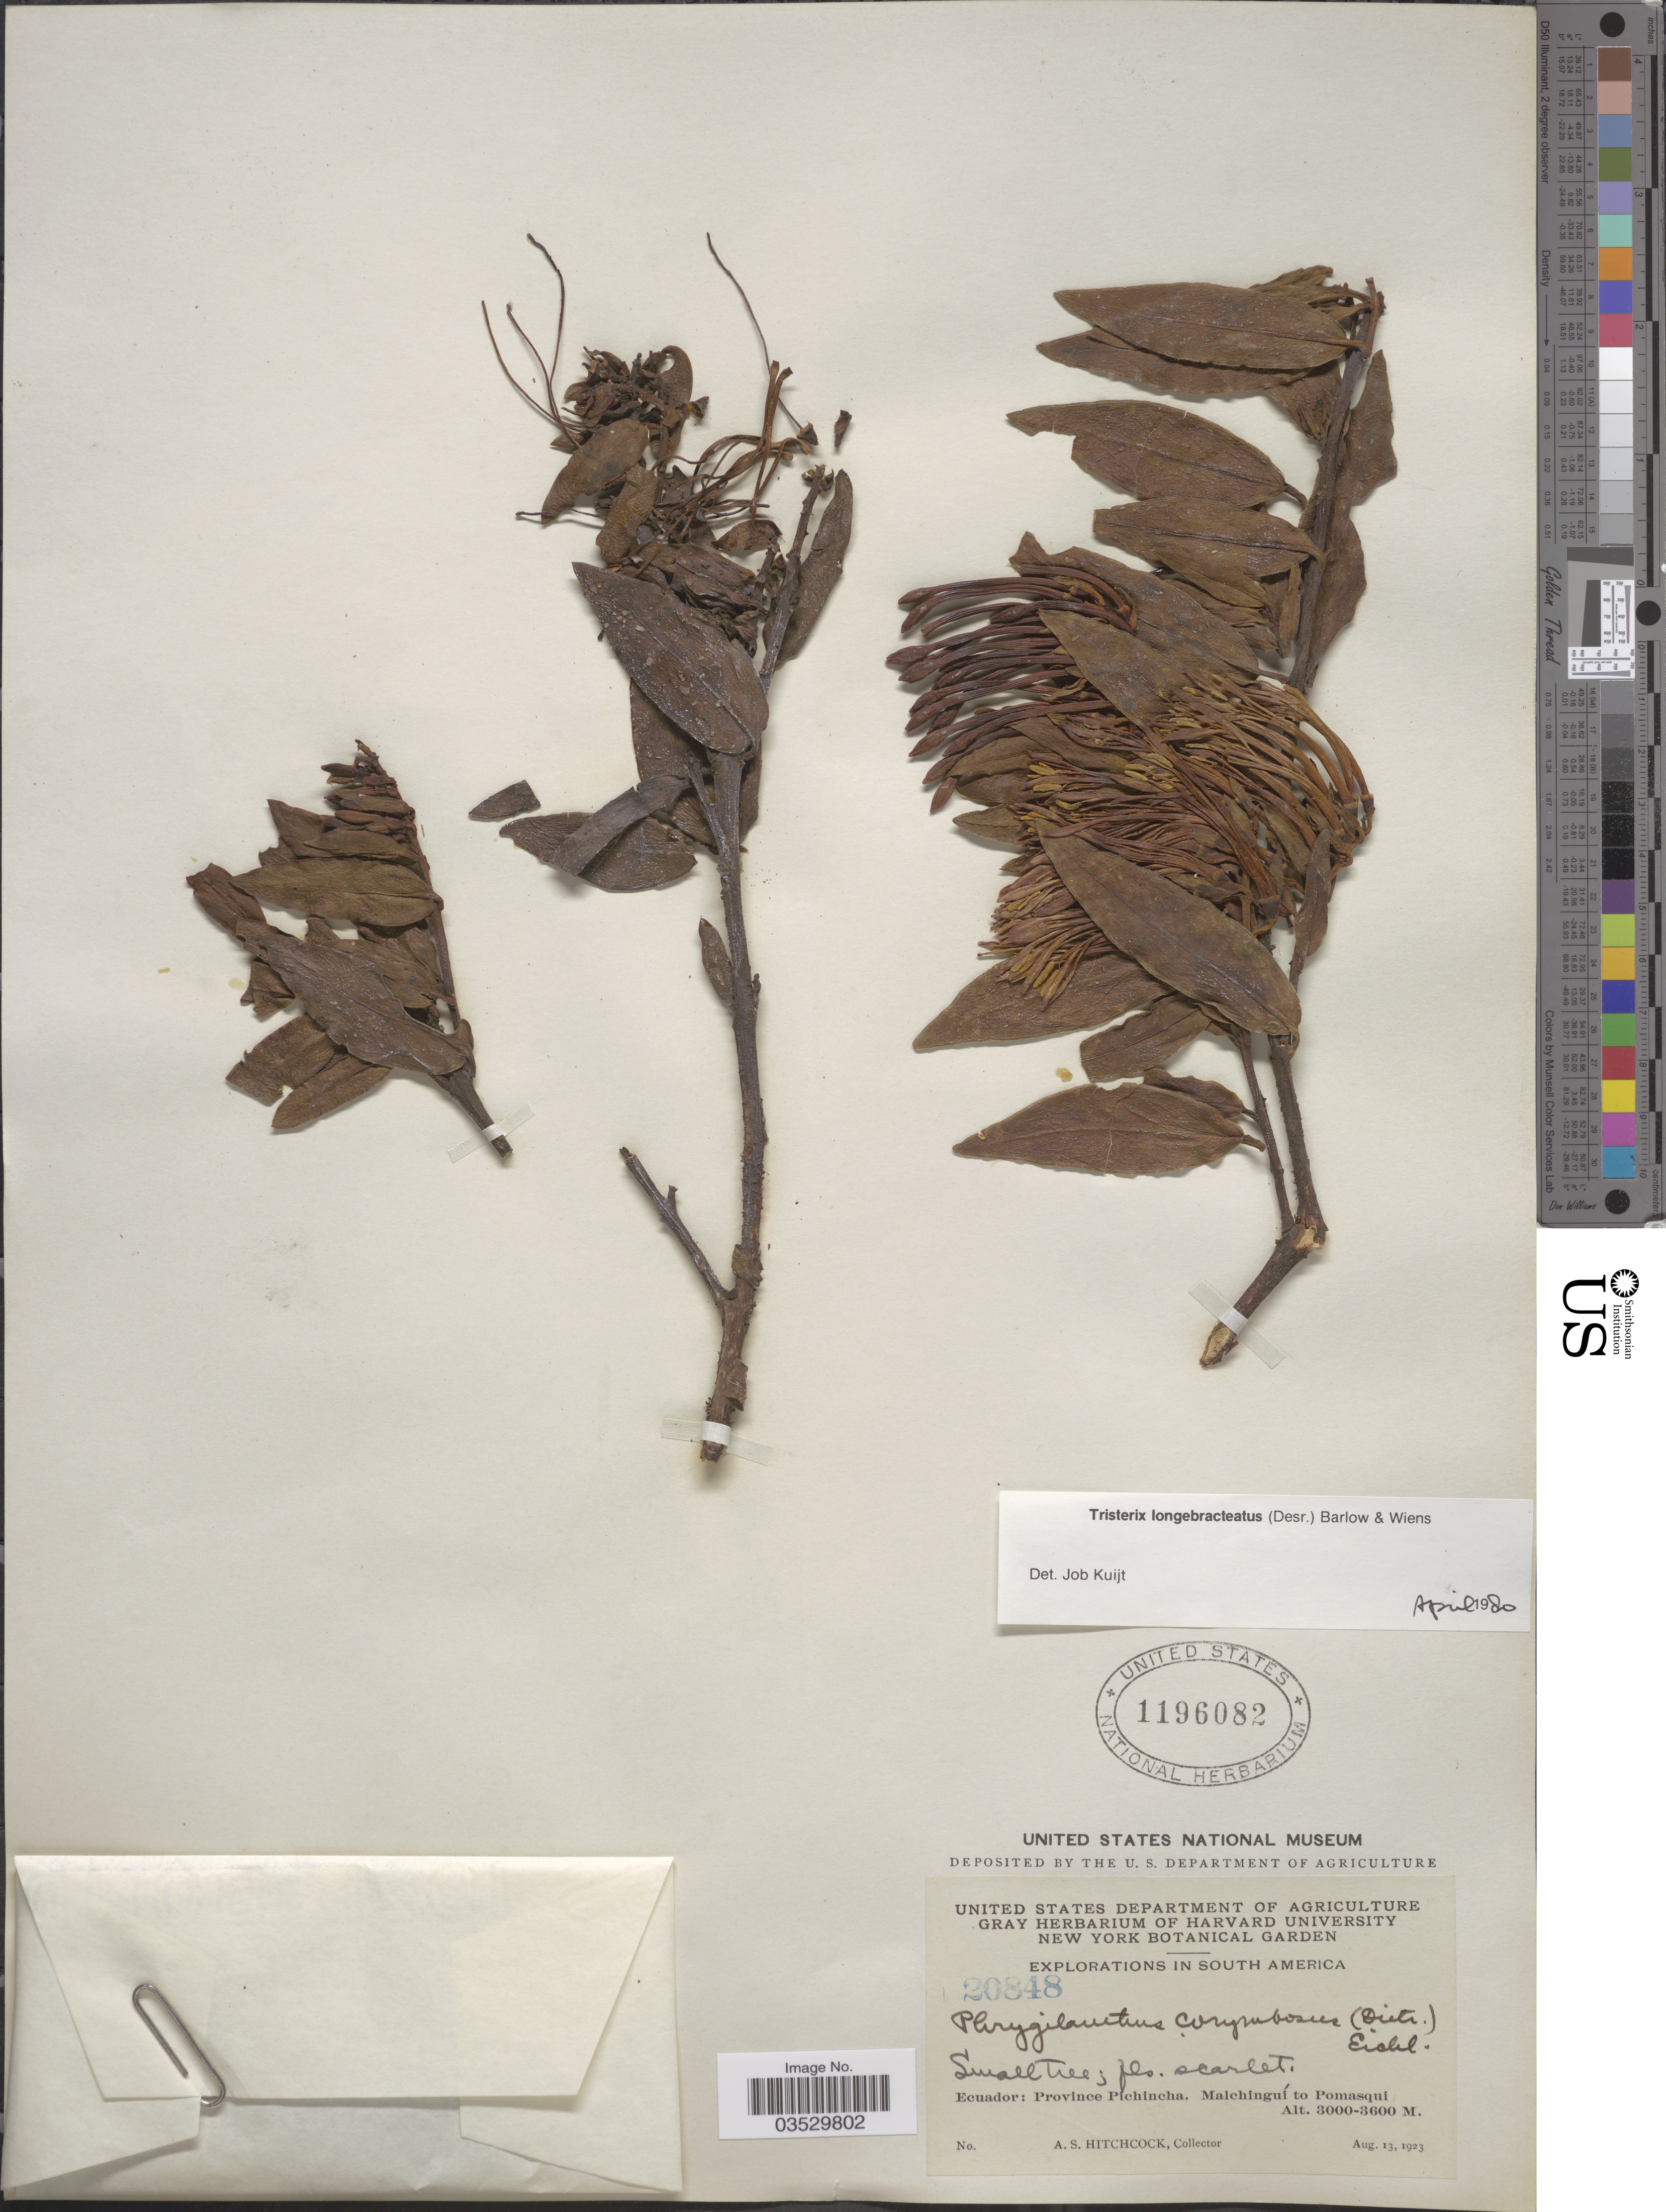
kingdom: Plantae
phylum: Tracheophyta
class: Magnoliopsida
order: Santalales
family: Loranthaceae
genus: Tristerix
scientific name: Tristerix longebracteatus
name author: (Desr.) Bart. & Wiens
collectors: A. S. Hitchcock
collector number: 20848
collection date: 1923-08-13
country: Ecuador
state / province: Pichincha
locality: Maichinguí to Pomasqui.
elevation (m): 3000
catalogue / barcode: US 1196082